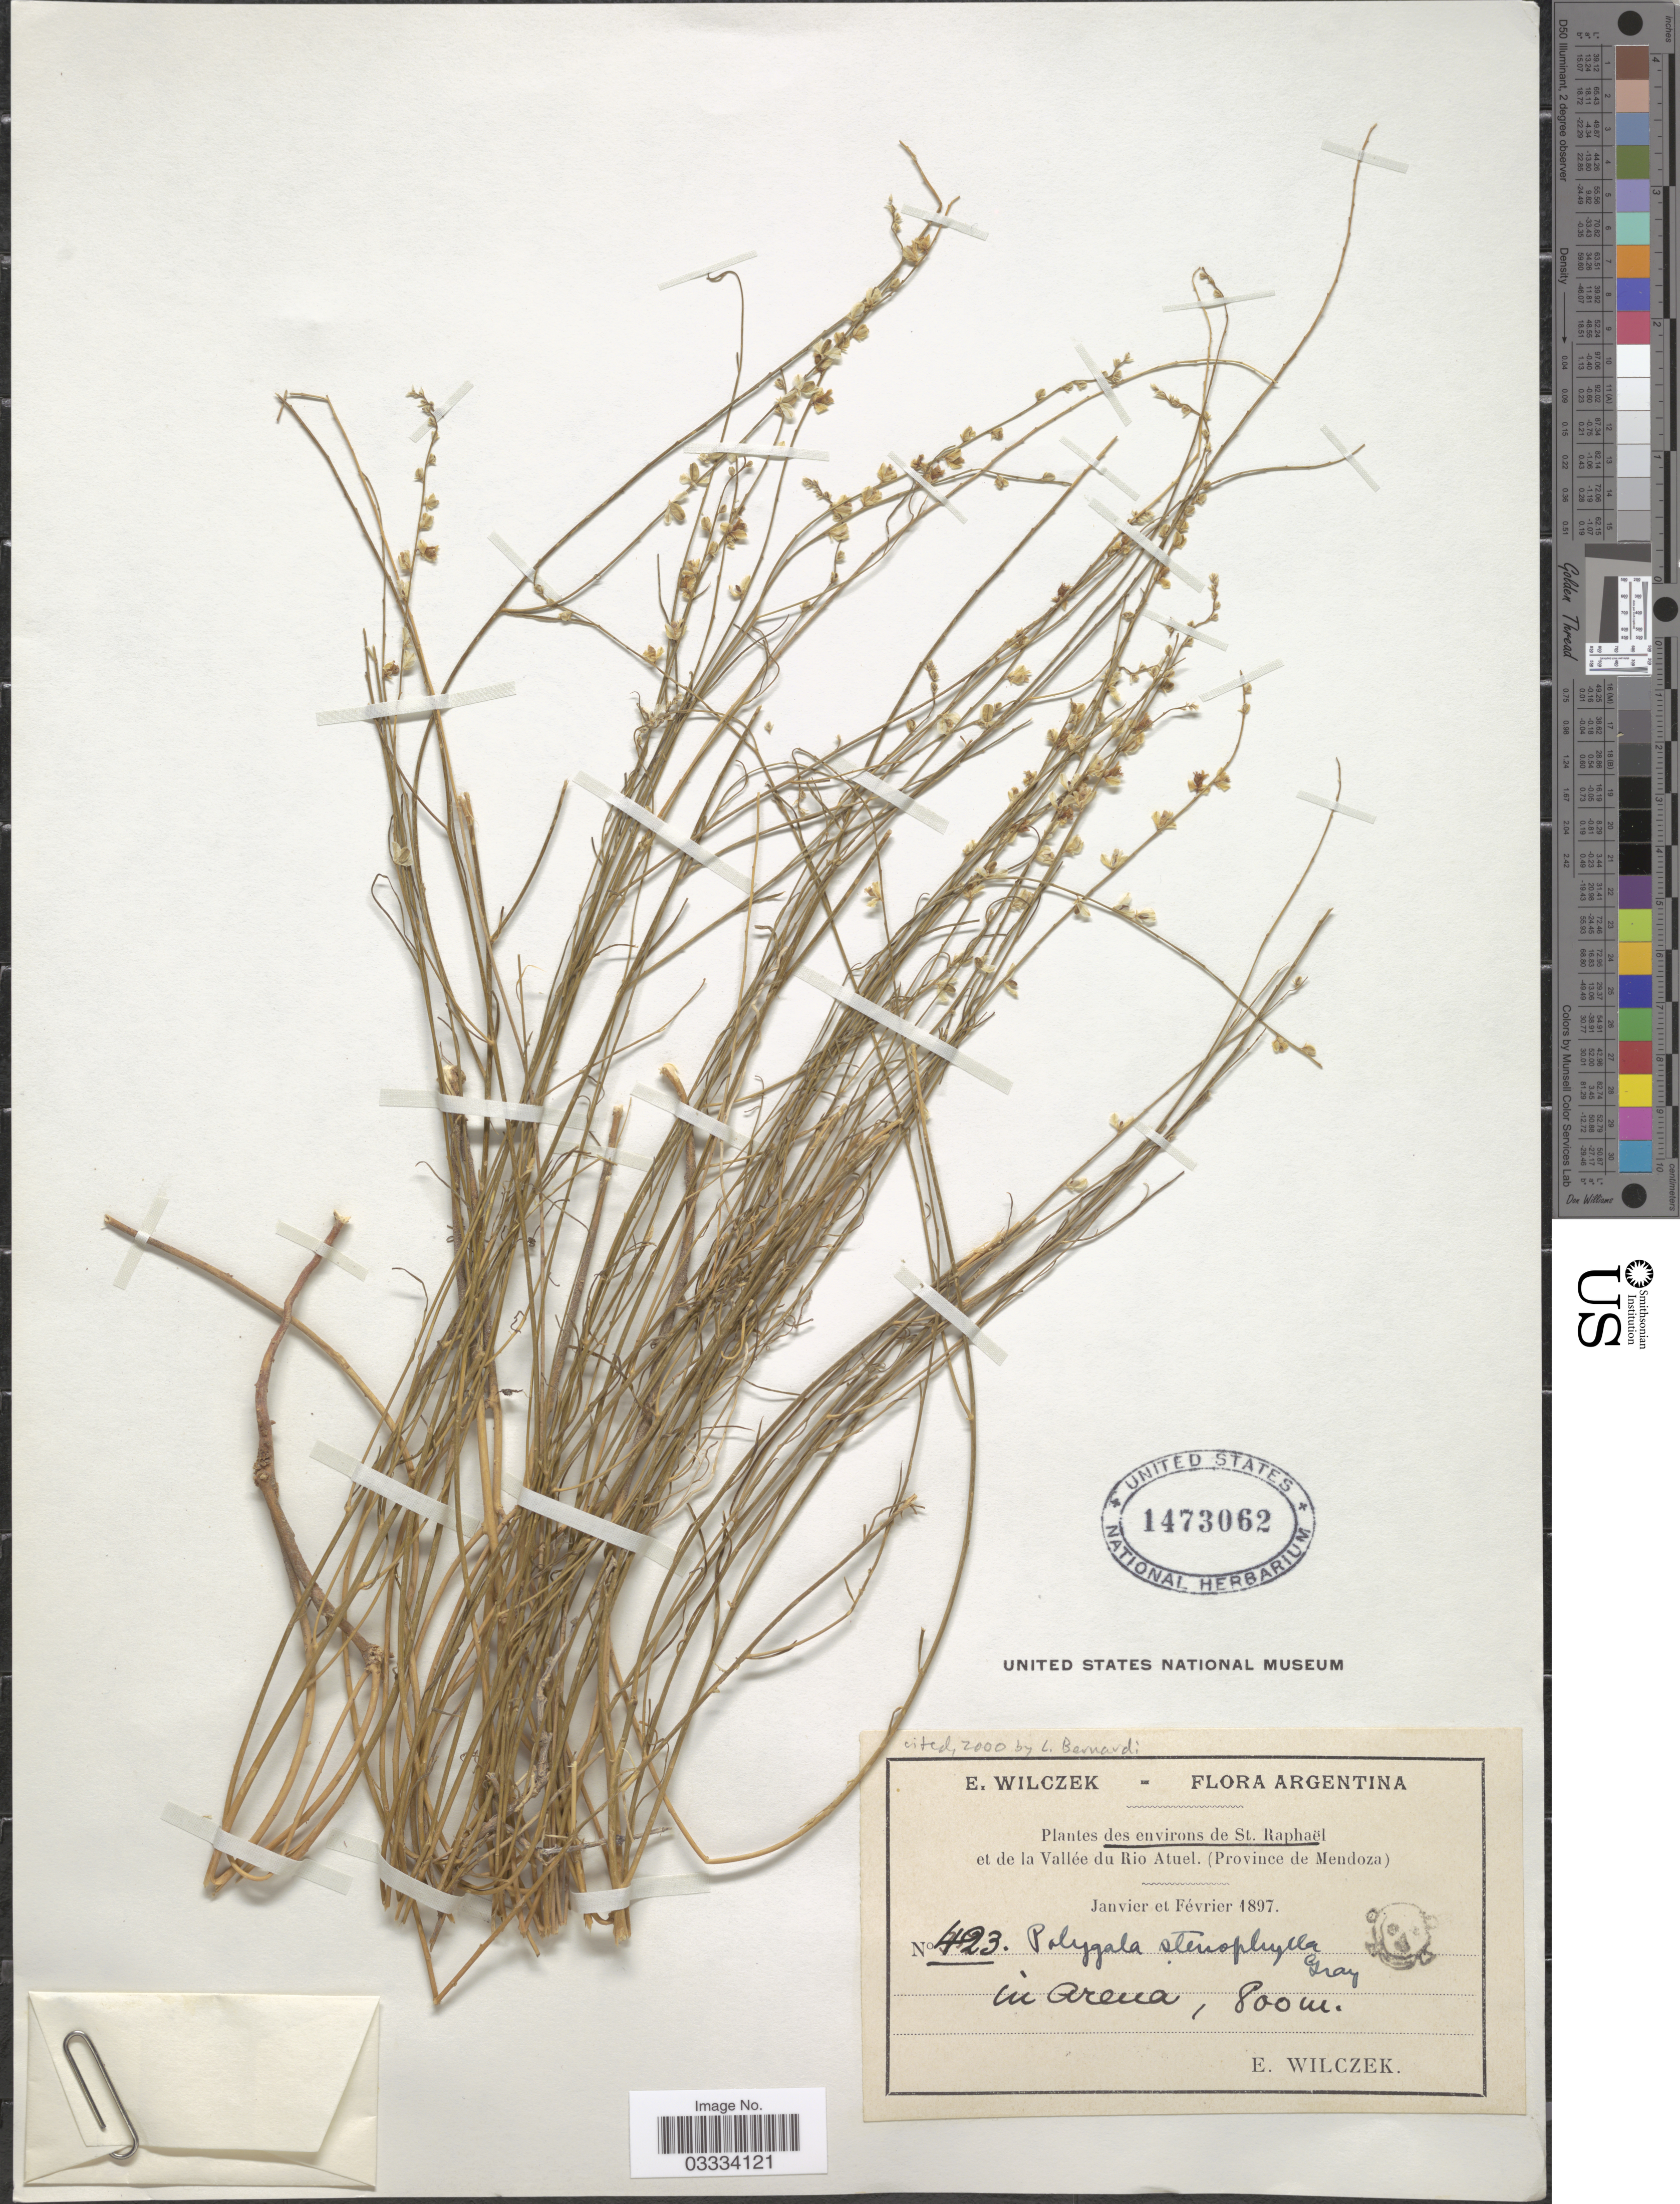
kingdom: Plantae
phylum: Tracheophyta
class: Magnoliopsida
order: Fabales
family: Polygalaceae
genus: Polygala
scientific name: Polygala stenophylla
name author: A. Gray in Wilkes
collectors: E. Wilczek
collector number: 423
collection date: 1897-01/1897-02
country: Argentina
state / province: Mendoza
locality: Environs de St. Raphaël et de la Vallée du Rio Atuel.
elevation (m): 800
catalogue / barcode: US 1473062